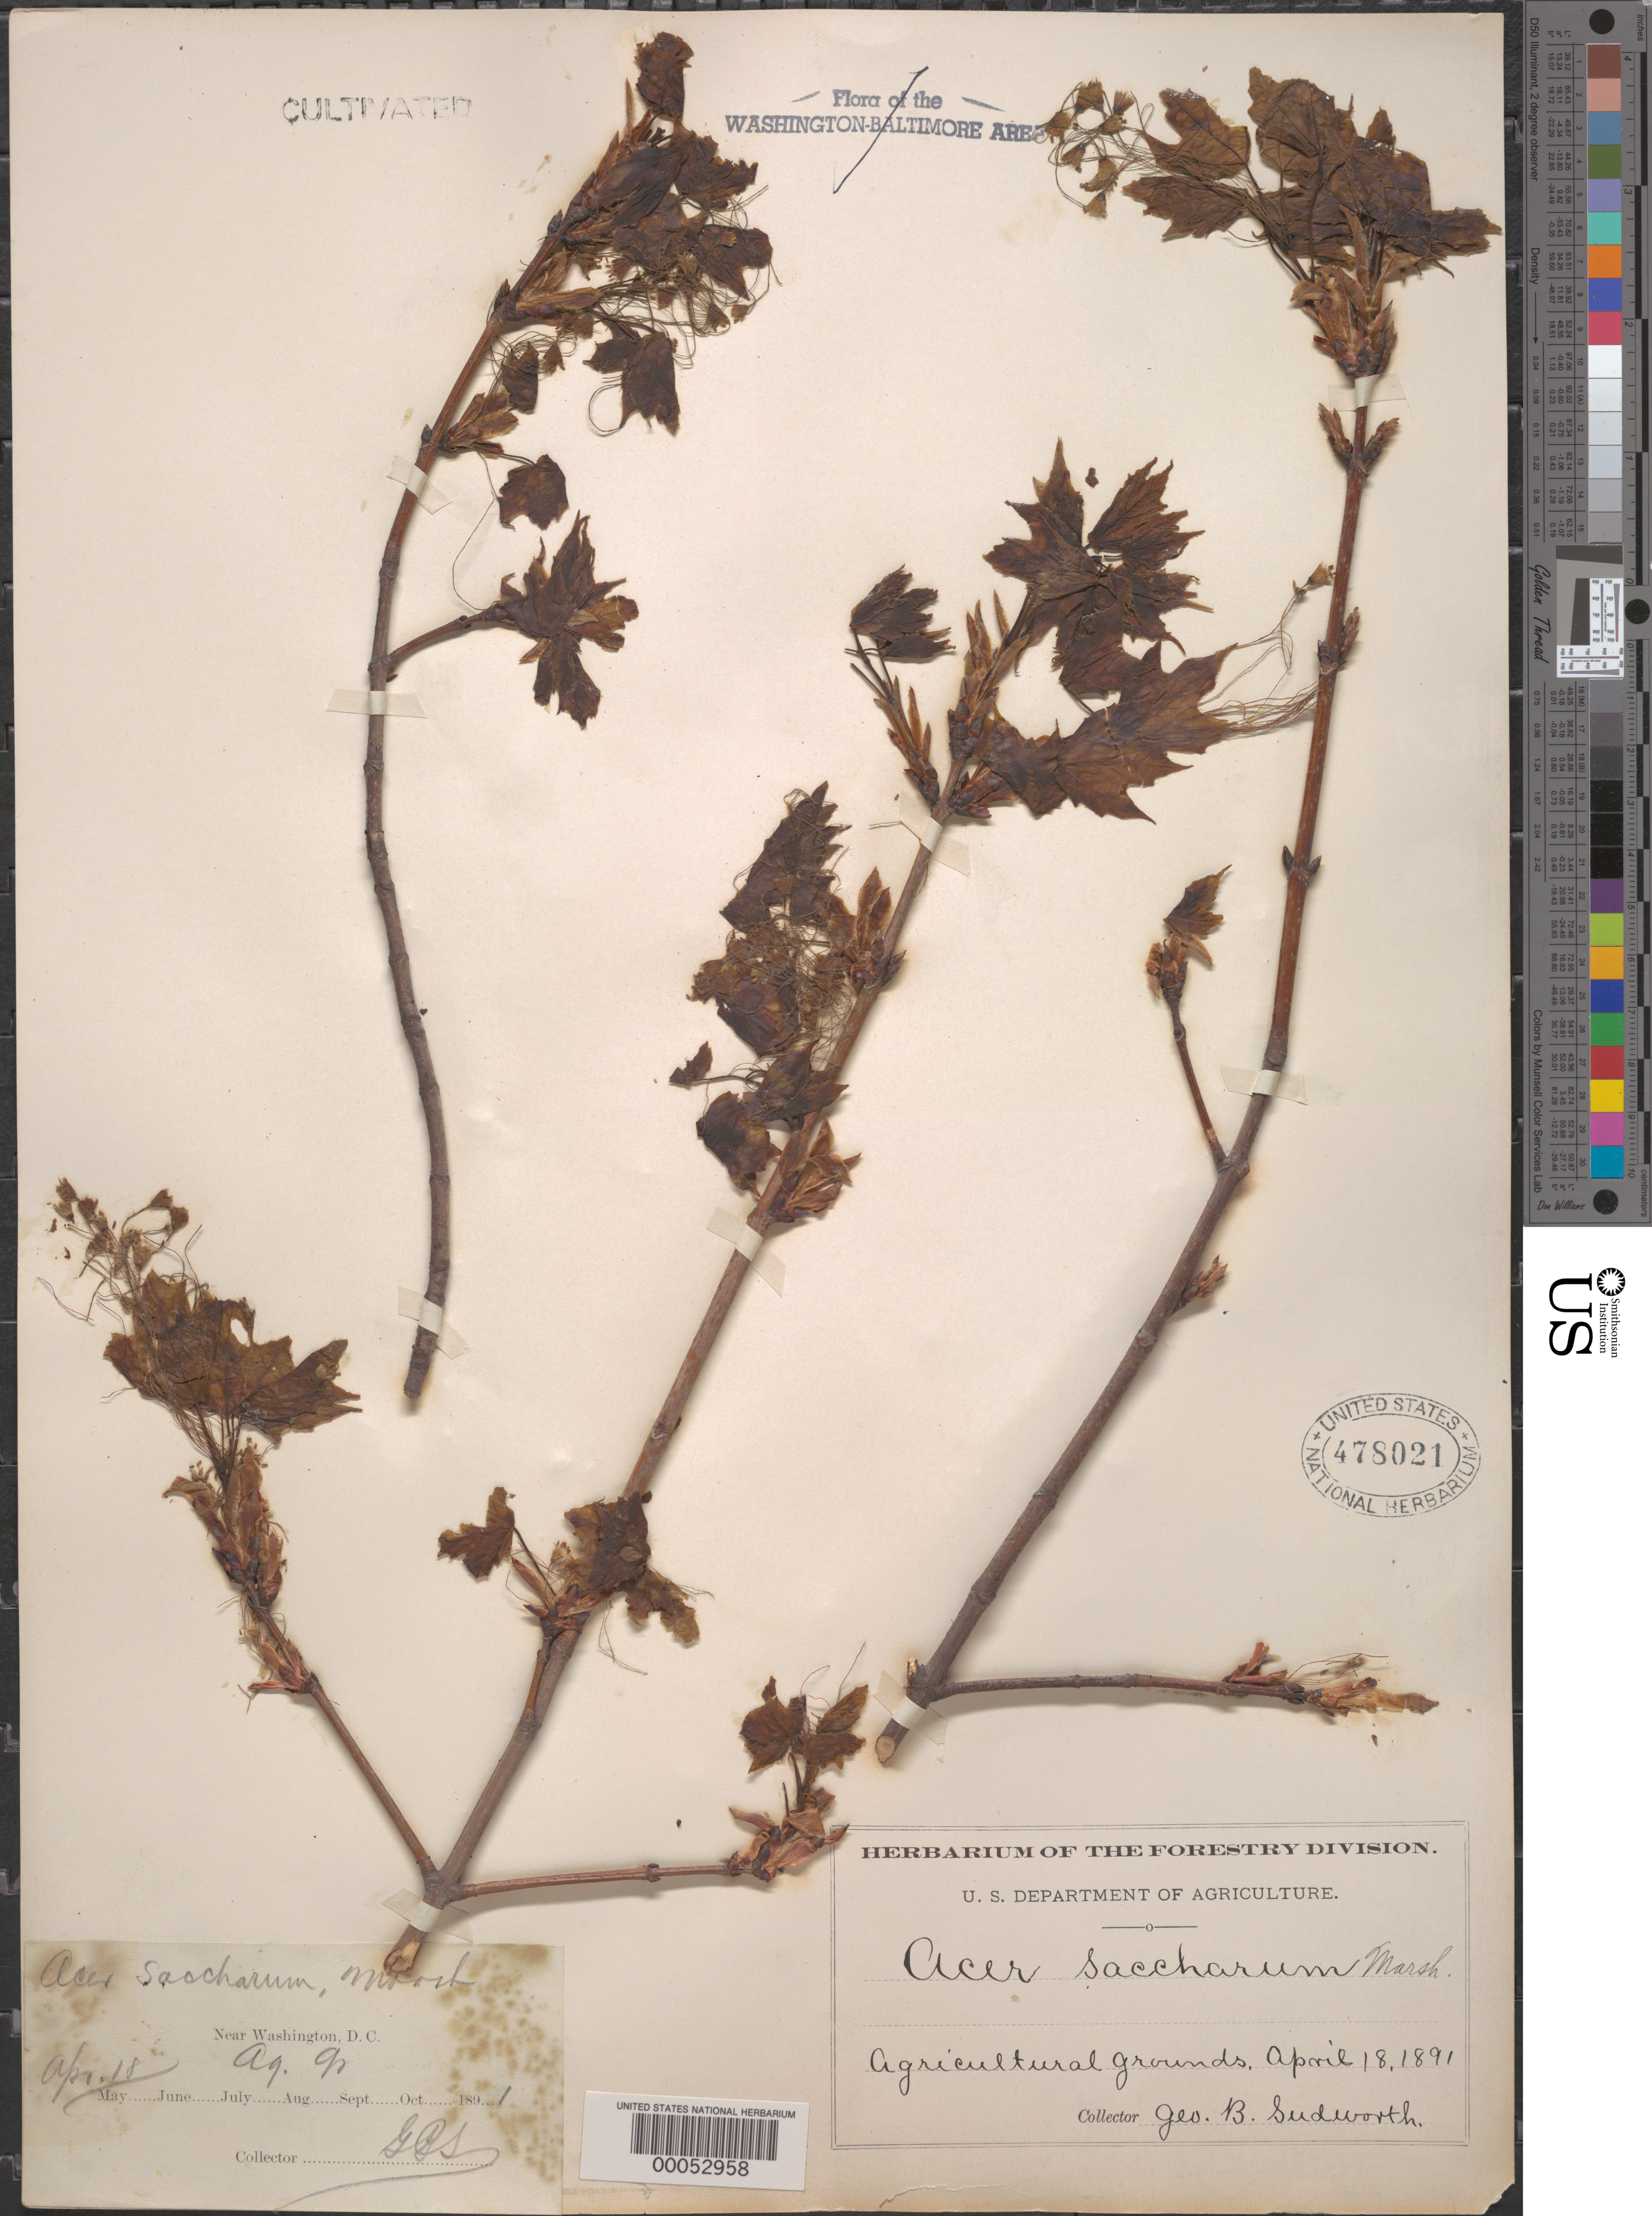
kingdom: Plantae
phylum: Tracheophyta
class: Magnoliopsida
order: Sapindales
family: Sapindaceae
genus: Acer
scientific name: Acer saccharum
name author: Marshall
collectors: G. B. Sudworth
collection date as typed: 18 Apr 1891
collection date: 1891-04-18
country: United States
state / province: District of Columbia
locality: Agriculture Dept.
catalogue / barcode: US 478021